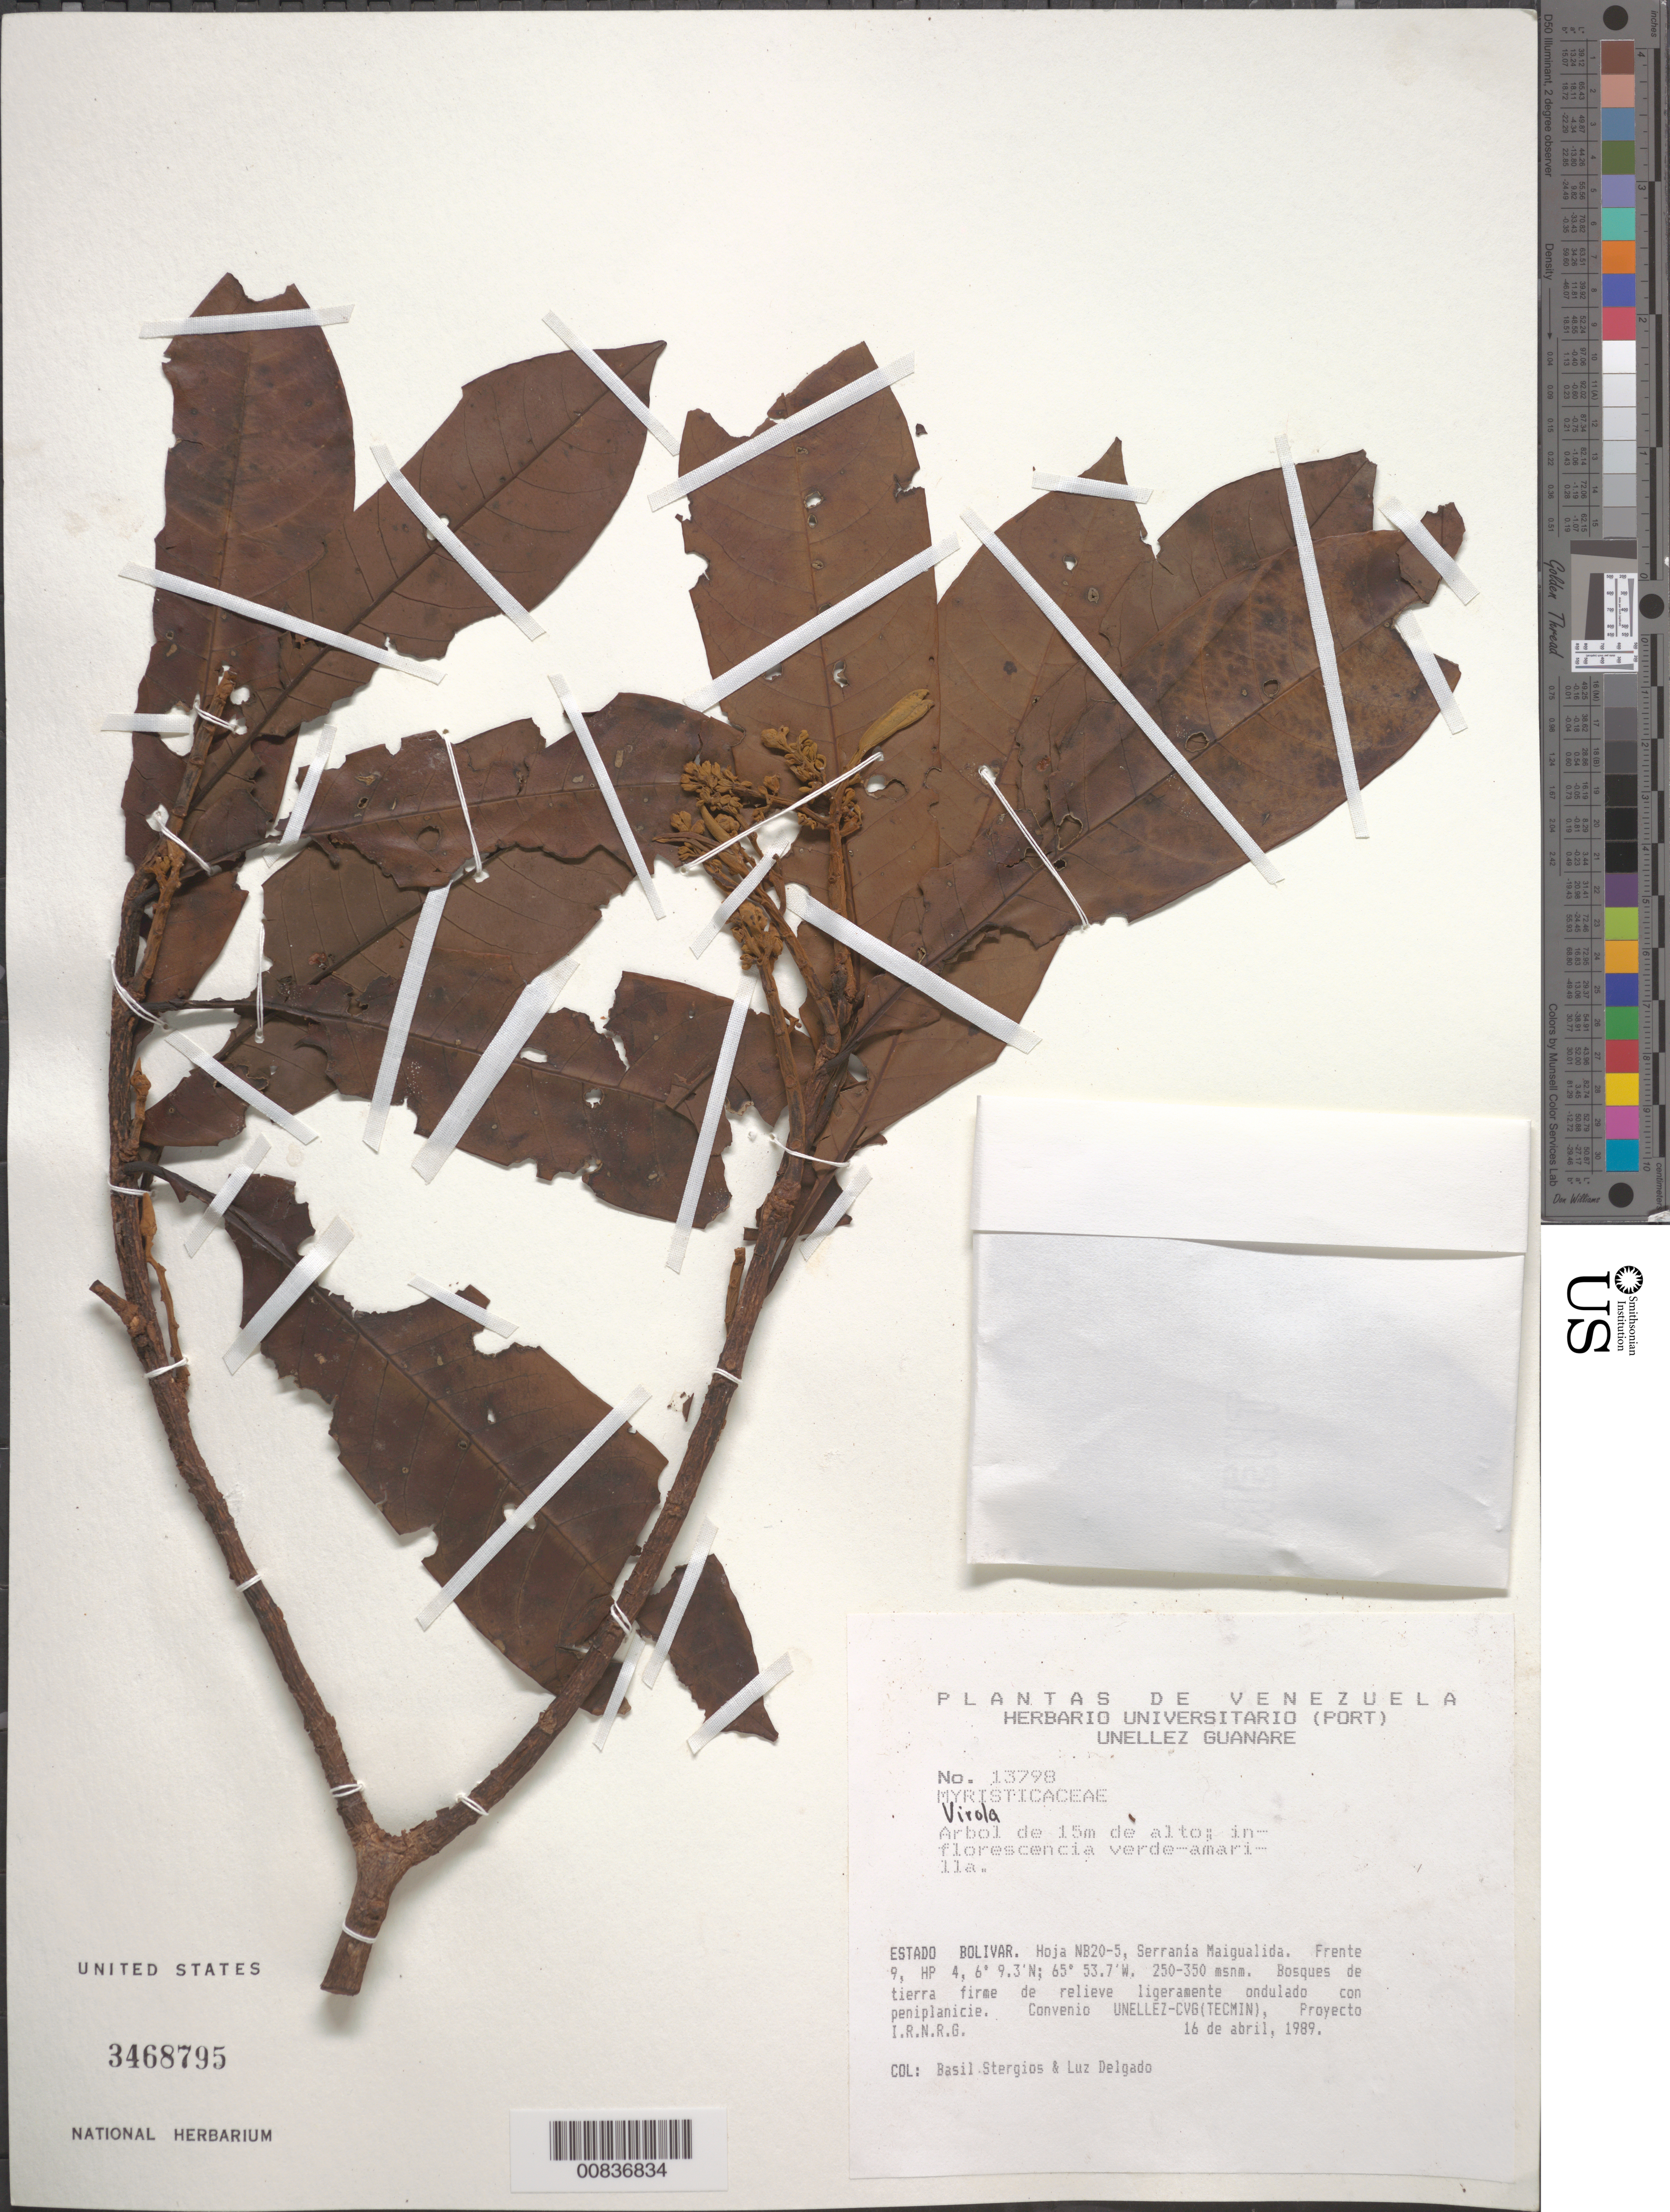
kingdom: Plantae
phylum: Tracheophyta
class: Magnoliopsida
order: Magnoliales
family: Myristicaceae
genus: Virola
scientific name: Virola sp.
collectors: B. G. Stergios & L. Delgado V.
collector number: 13798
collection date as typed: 16-Apr-89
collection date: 1989-04-16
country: Venezuela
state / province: Bolívar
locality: Serrania Maigualida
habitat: Bosque de tierra firme de relieve ligeramente ondulado con peniplanicie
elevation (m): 250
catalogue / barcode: US 3468795